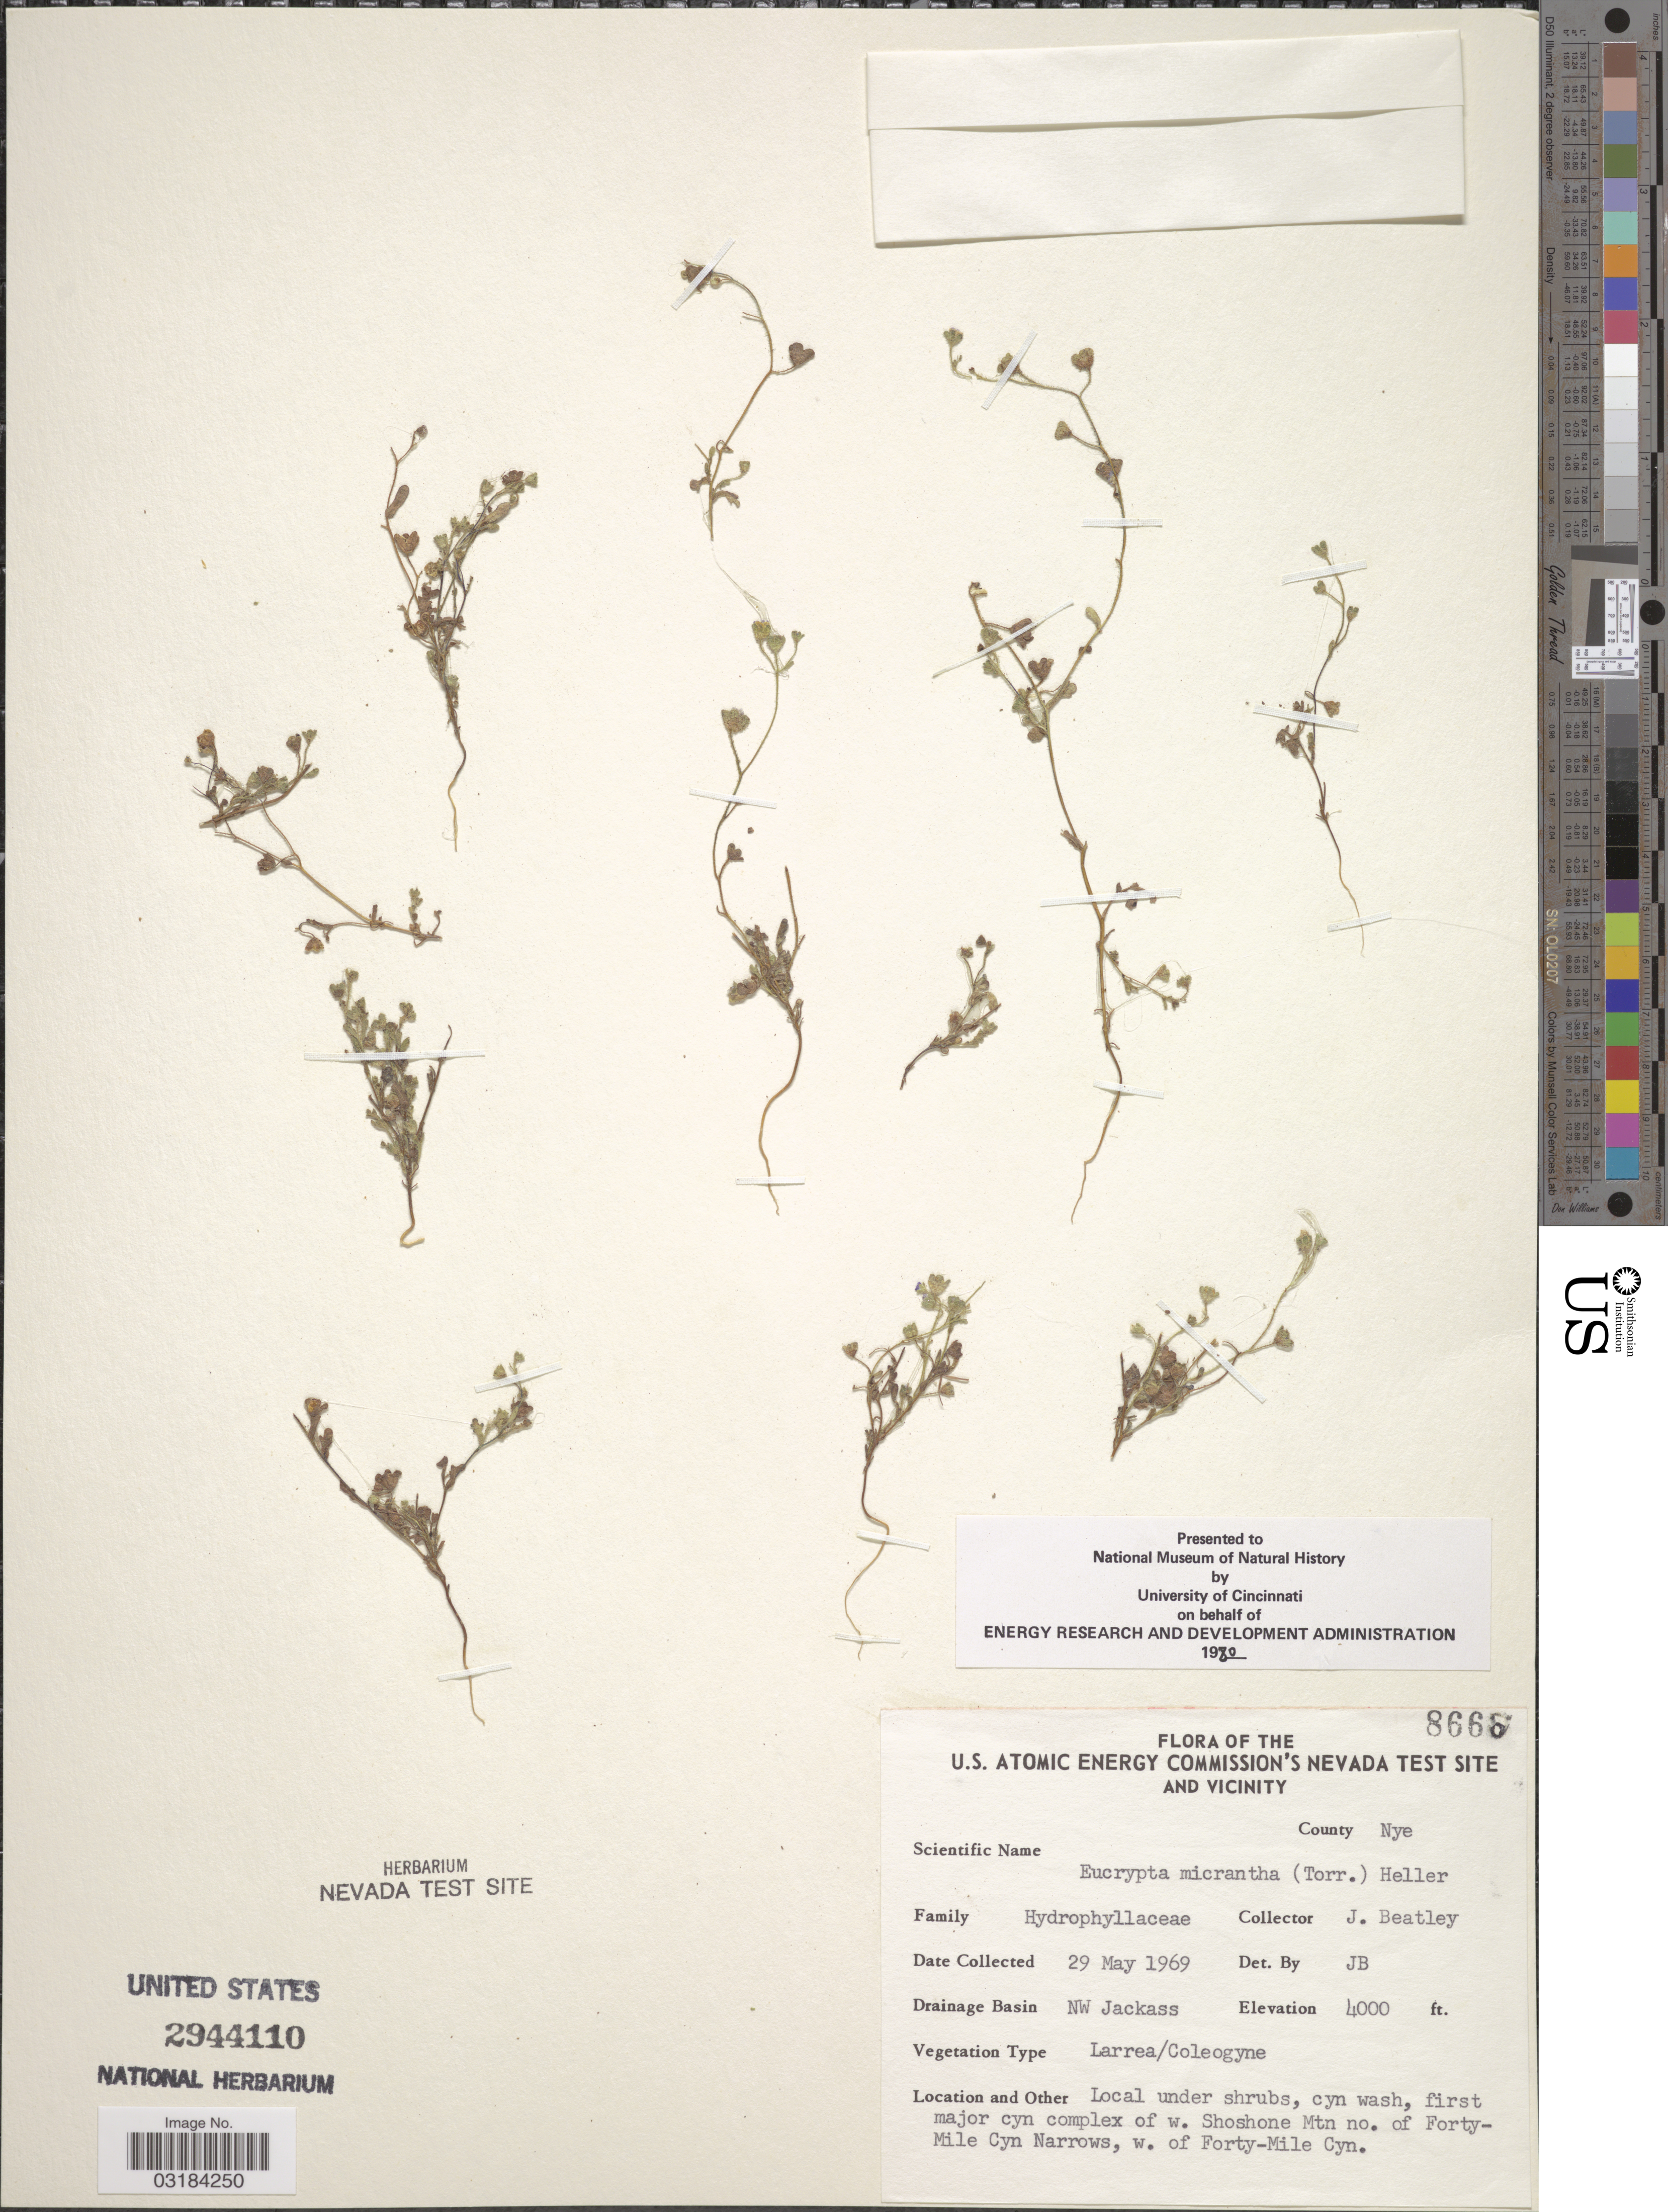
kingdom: Plantae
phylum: Tracheophyta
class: Magnoliopsida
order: Boraginales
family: Hydrophyllaceae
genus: Eucrypta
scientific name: Eucrypta micrantha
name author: (Torr.) A. Heller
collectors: J. C. Beatley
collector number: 8668*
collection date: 1969-05-29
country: United States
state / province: Nevada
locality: U.S. Atomic Energy Commission's Nevada Test Site and Vicinity. County Nye. Drainage Basin NW Jackass. First major cyn complex of w. Shoshone Mtn no. of Forty-Mile Cyn Narrows, w. of Forty-Mile Cyn.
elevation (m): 1219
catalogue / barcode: US 2944110